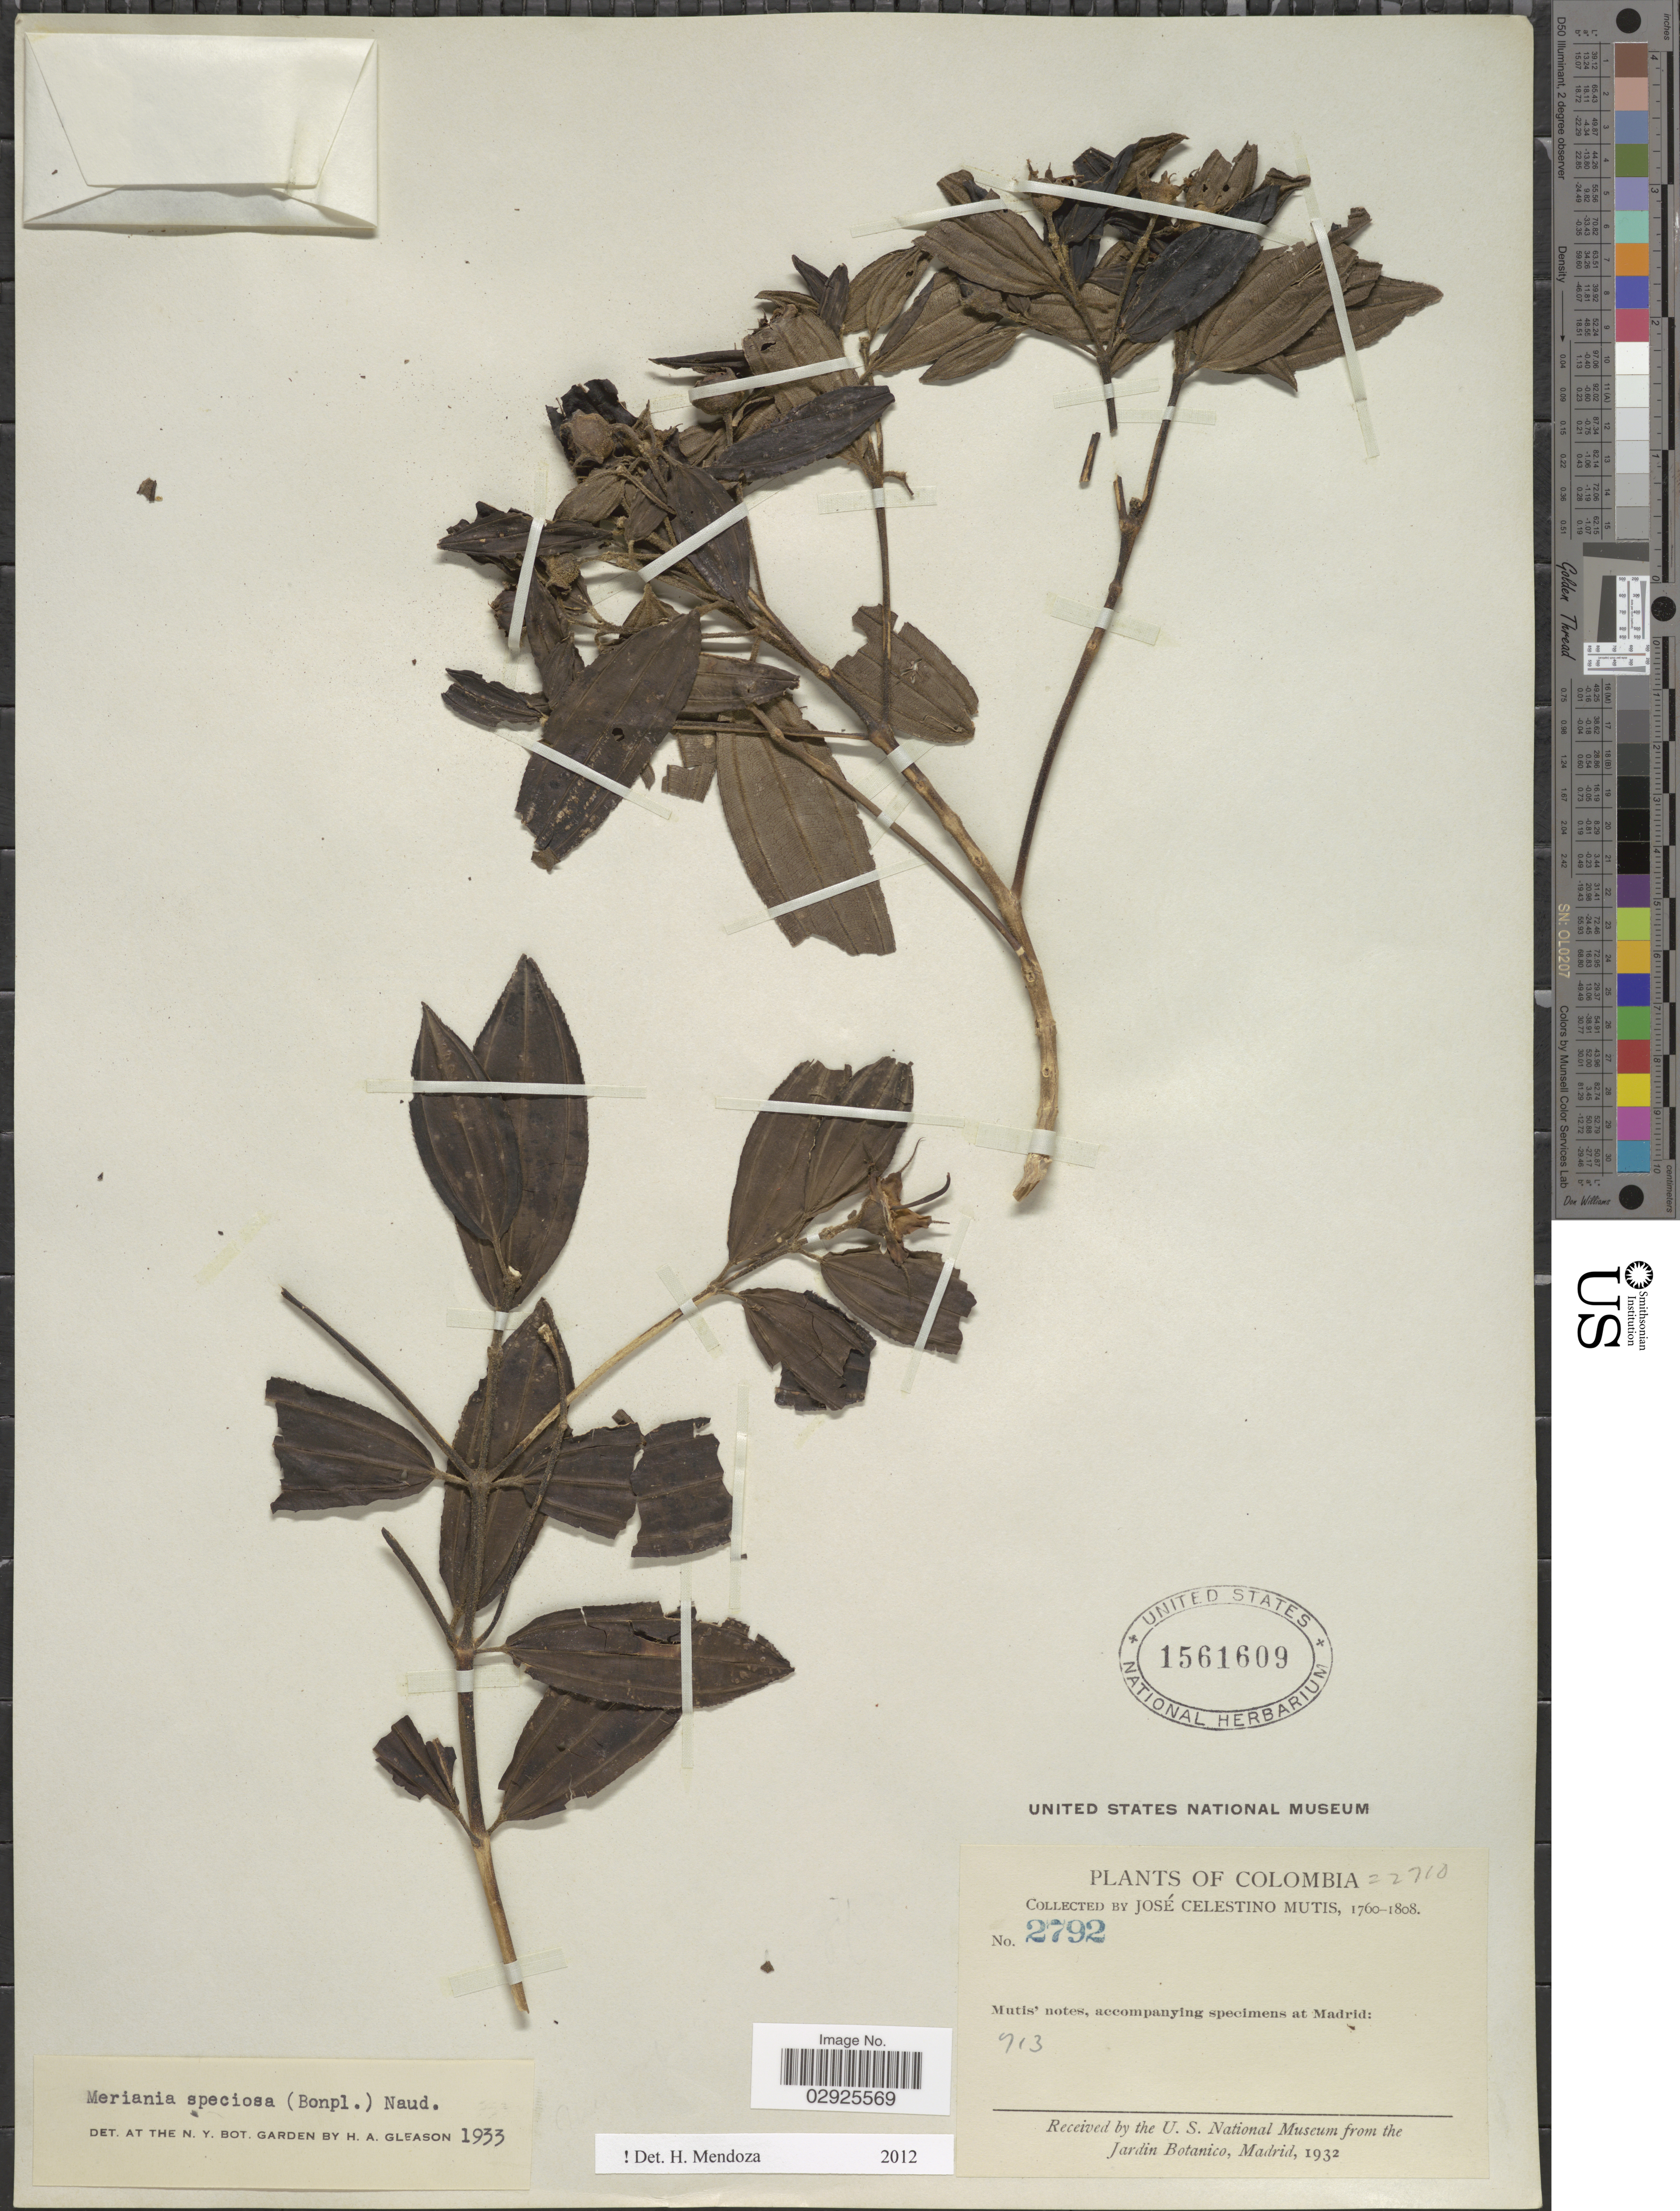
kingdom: Plantae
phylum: Tracheophyta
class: Magnoliopsida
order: Myrtales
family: Melastomataceae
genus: Meriania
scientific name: Meriania speciosa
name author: (Bonpl.) Naudin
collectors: J. C. B. Mutis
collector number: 2792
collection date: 1760/1808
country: Colombia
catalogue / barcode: US 1561609